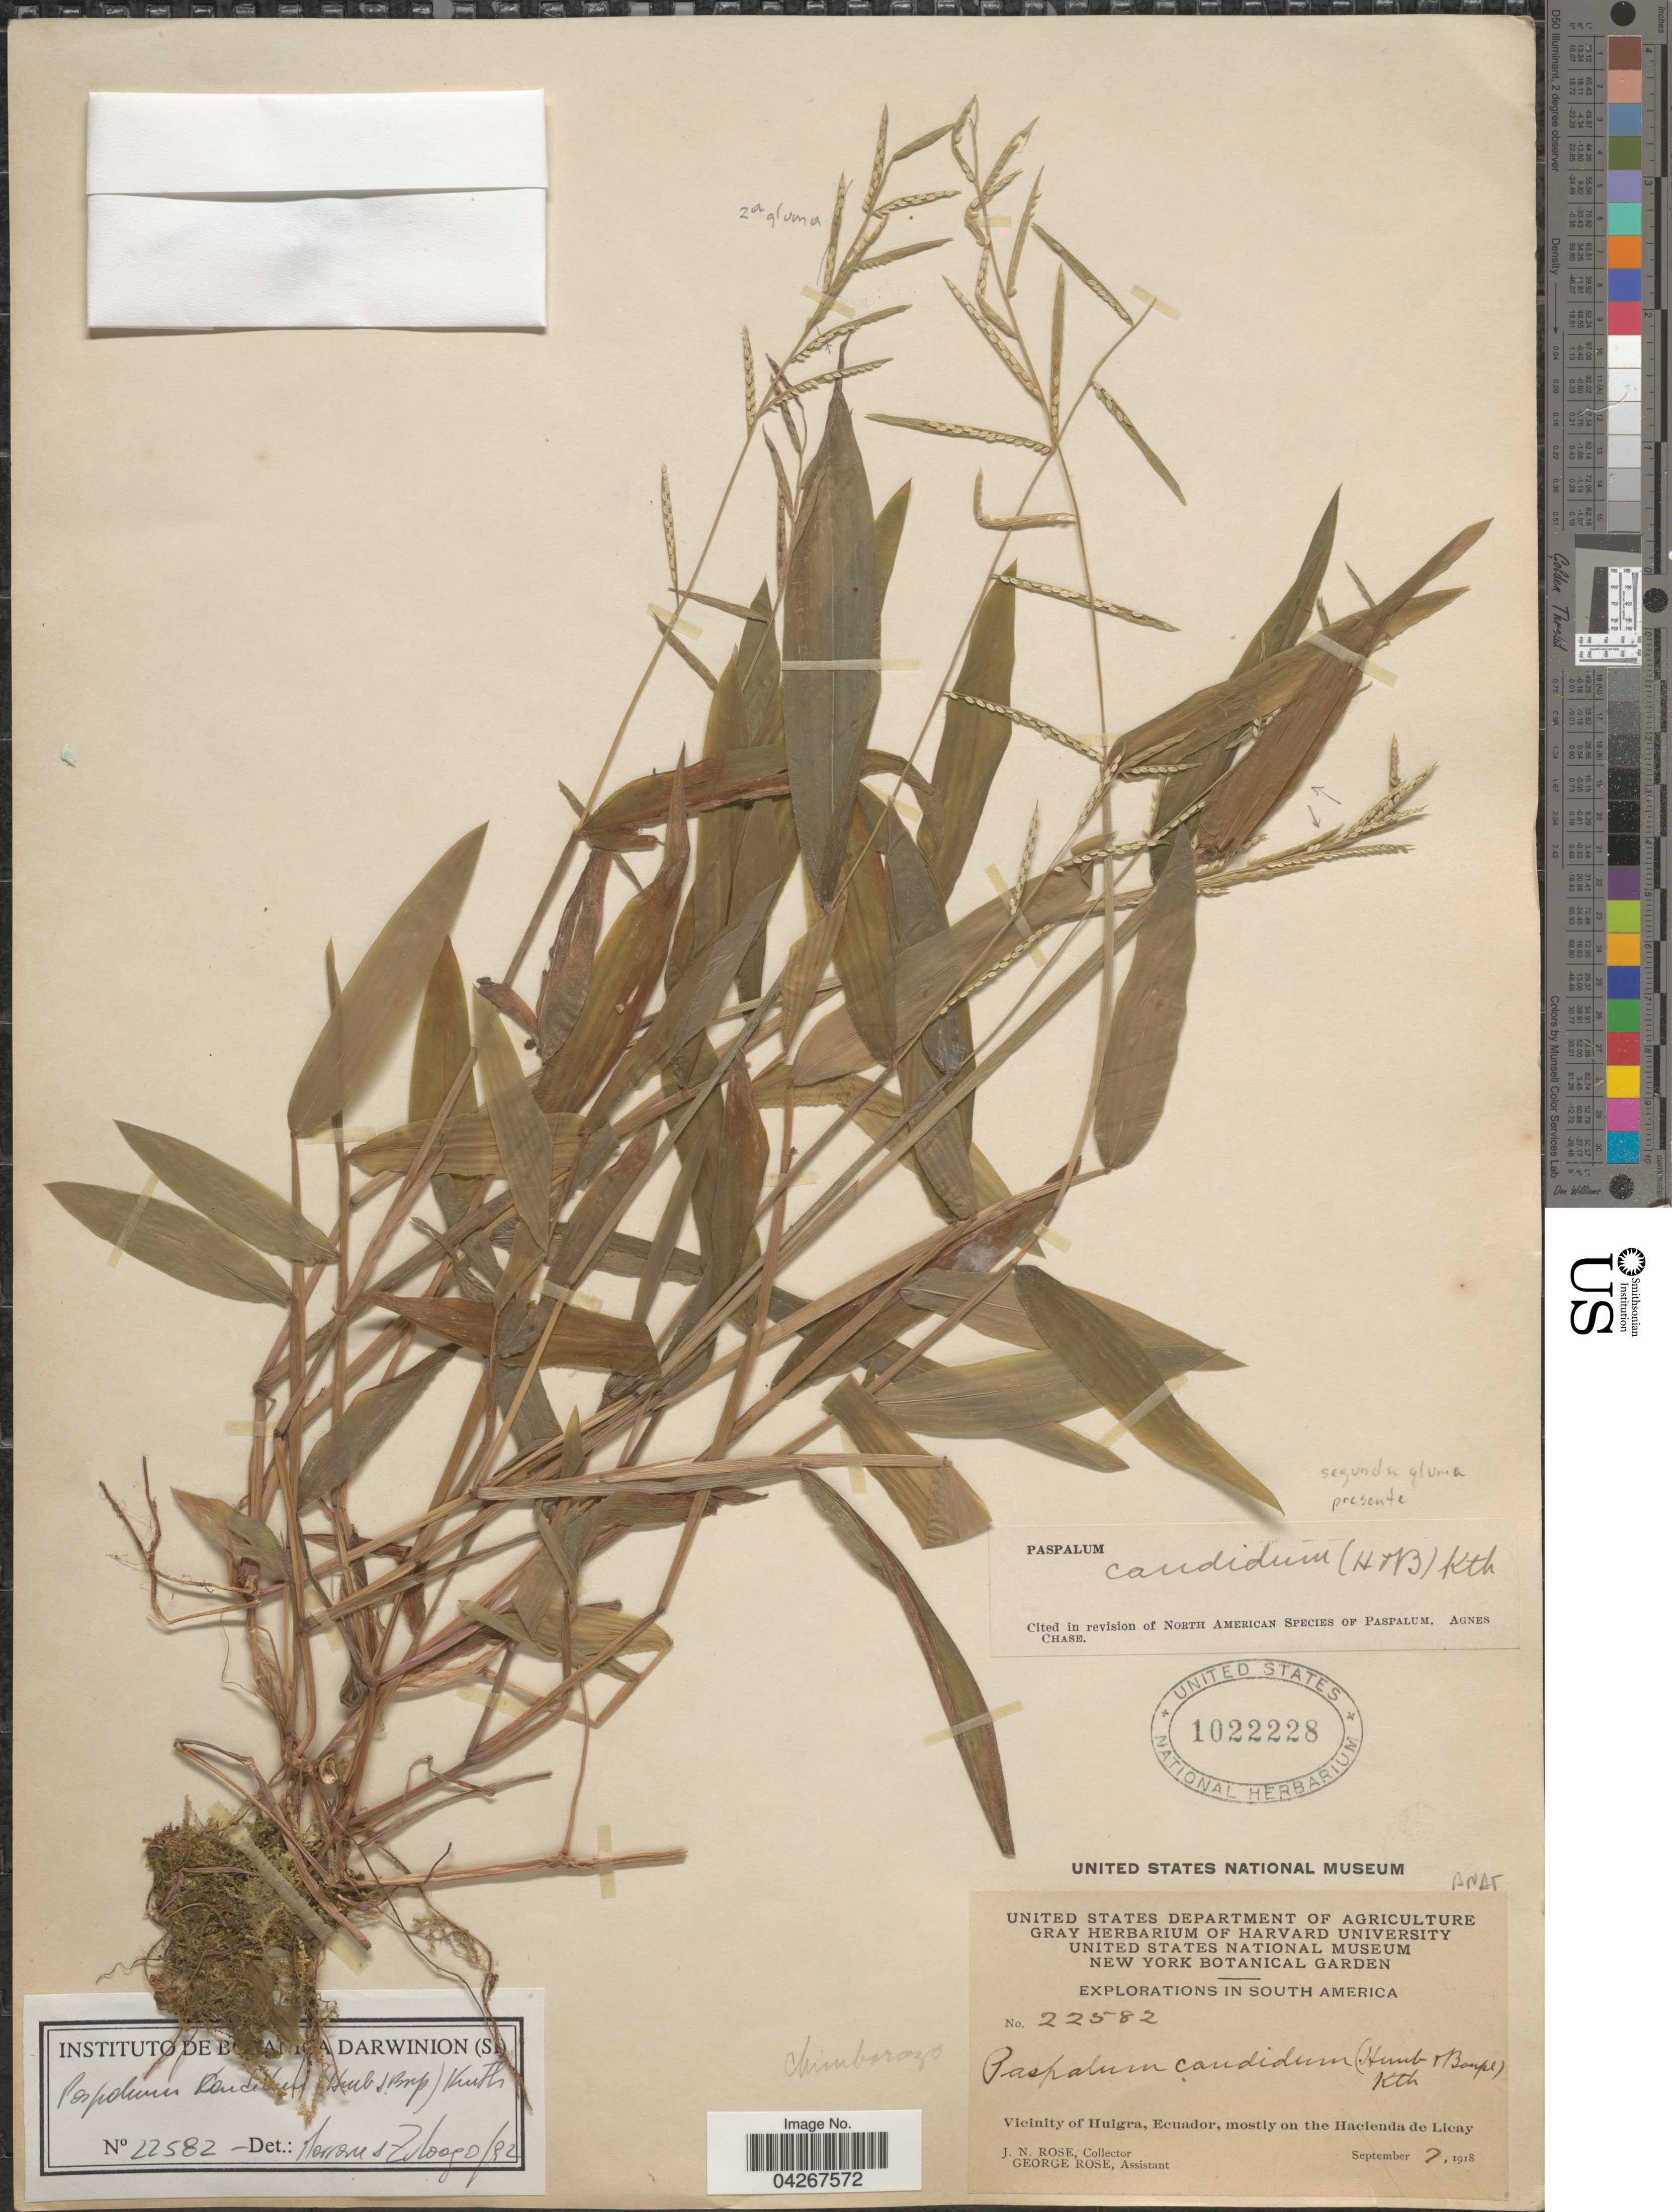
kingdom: Plantae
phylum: Tracheophyta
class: Liliopsida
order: Poales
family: Poaceae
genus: Paspalum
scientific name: Paspalum candidum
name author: (Humb. & Bonpl. ex Fleugge) Kunth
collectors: J. N. Rose & G. Rose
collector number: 22582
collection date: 1918-09-07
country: Ecuador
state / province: Chimborazo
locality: Explorations in South America. Vicinity of Huigra, Ecuador, mostly on the Hacienda de Licay.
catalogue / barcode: US 1022228